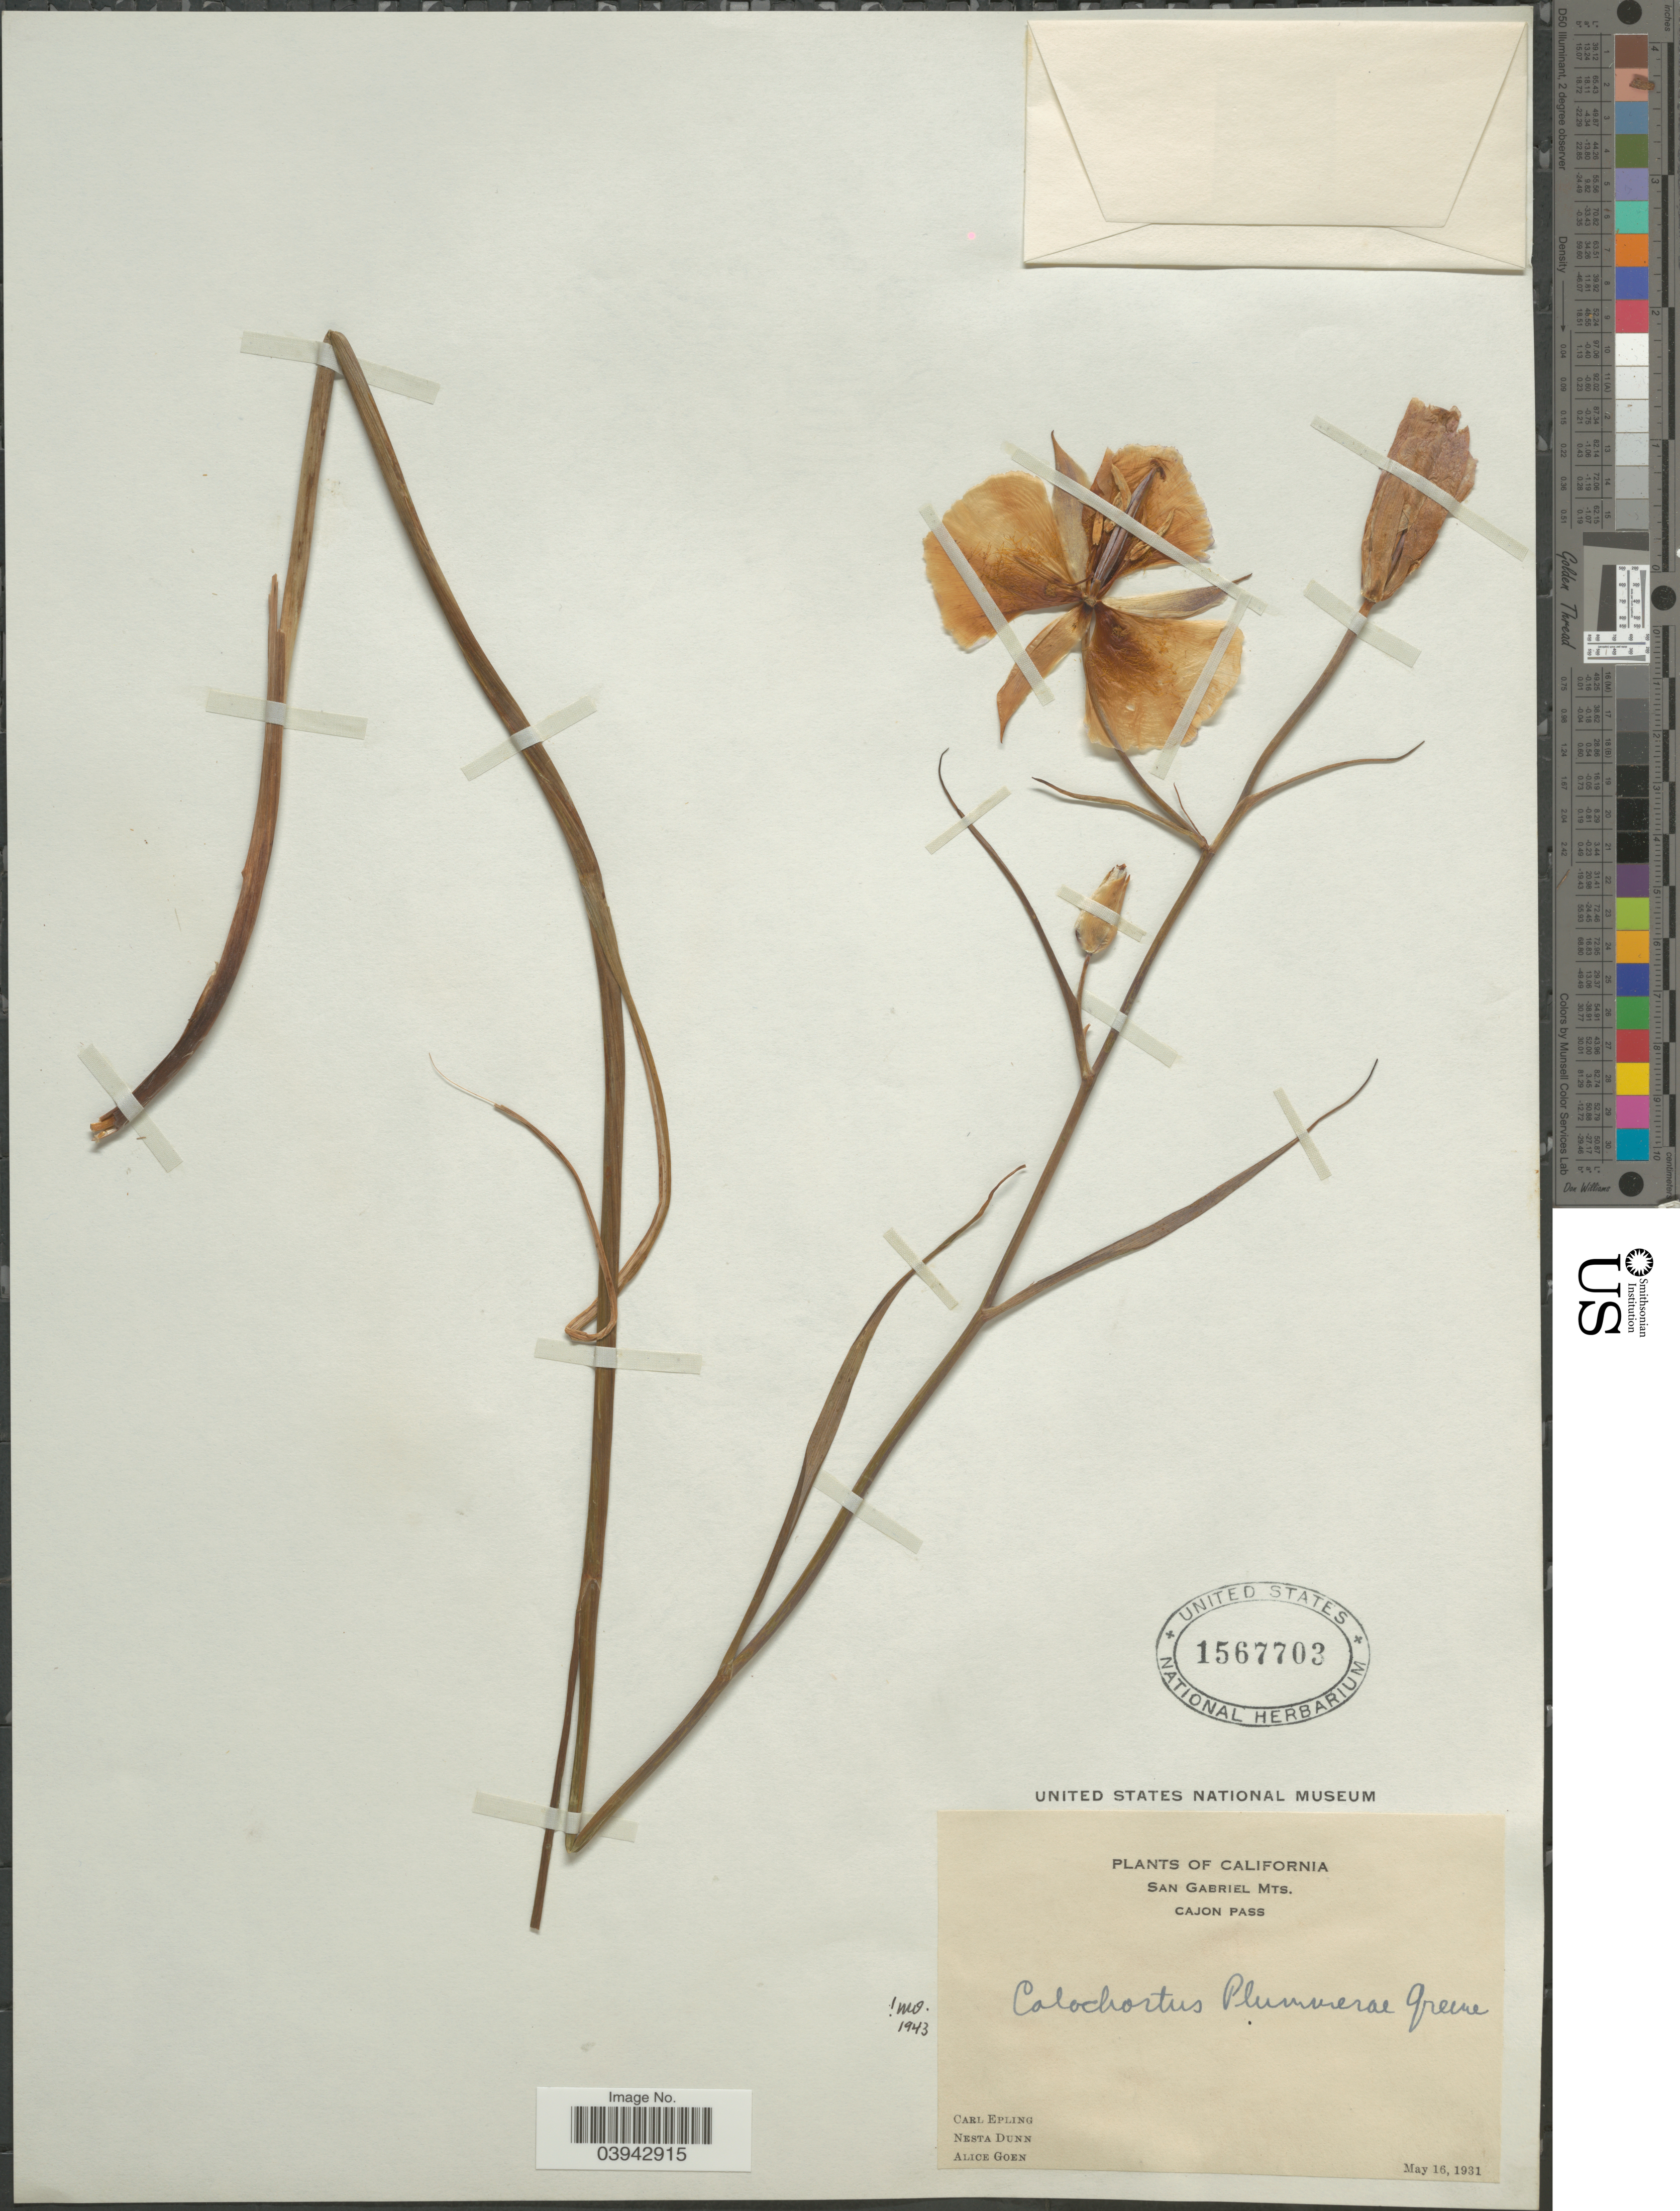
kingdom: Plantae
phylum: Tracheophyta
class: Liliopsida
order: Liliales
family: Liliaceae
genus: Calochortus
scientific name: Calochortus plummerae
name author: Greene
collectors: C. C. Epling, N. Dunn & A. Goen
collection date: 1931-05-16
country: United States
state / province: California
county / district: Los Angeles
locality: San Gabriel Mts. Cajon Pass.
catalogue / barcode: US 1567703